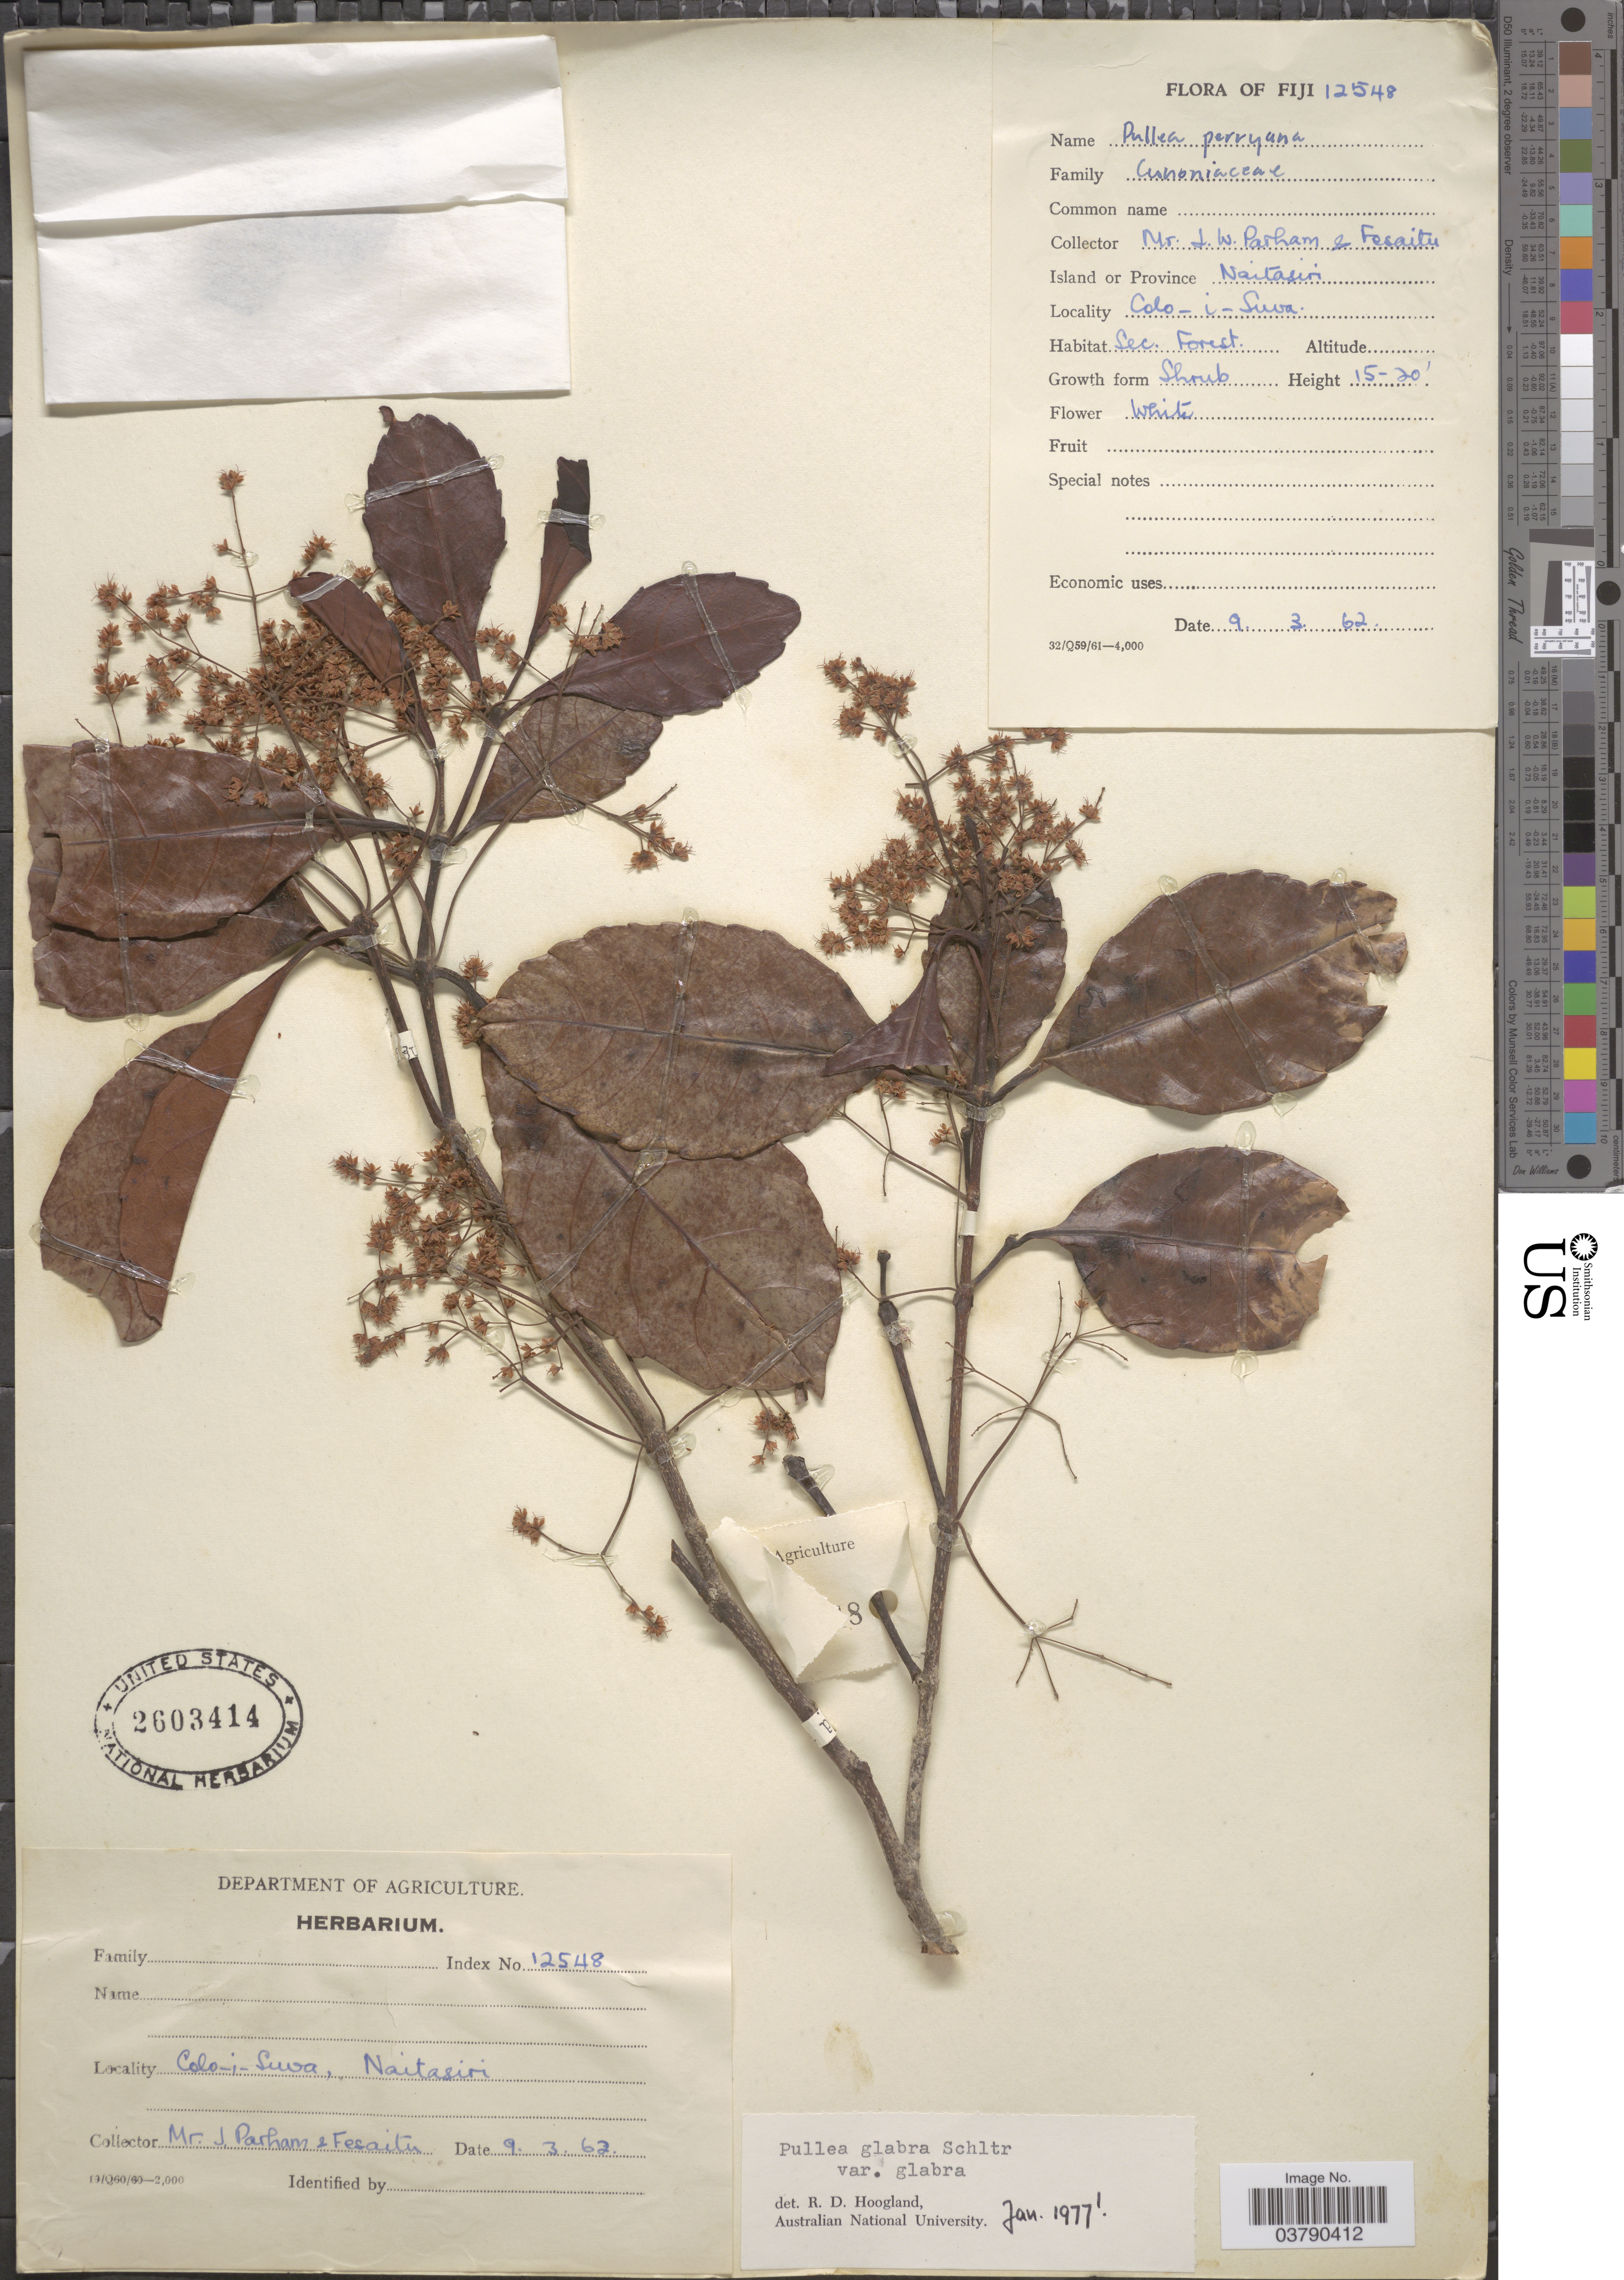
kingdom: Plantae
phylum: Tracheophyta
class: Magnoliopsida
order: Oxalidales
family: Cunoniaceae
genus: Pullea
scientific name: Pullea glabra var. glabra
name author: Schltr.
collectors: J. Parham & Fesaitu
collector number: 12548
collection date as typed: Transcribed d/m/y: 9/3/62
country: Fiji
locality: Coli-i-Suwa, Island or Province Naitasiri.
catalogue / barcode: US 2603414